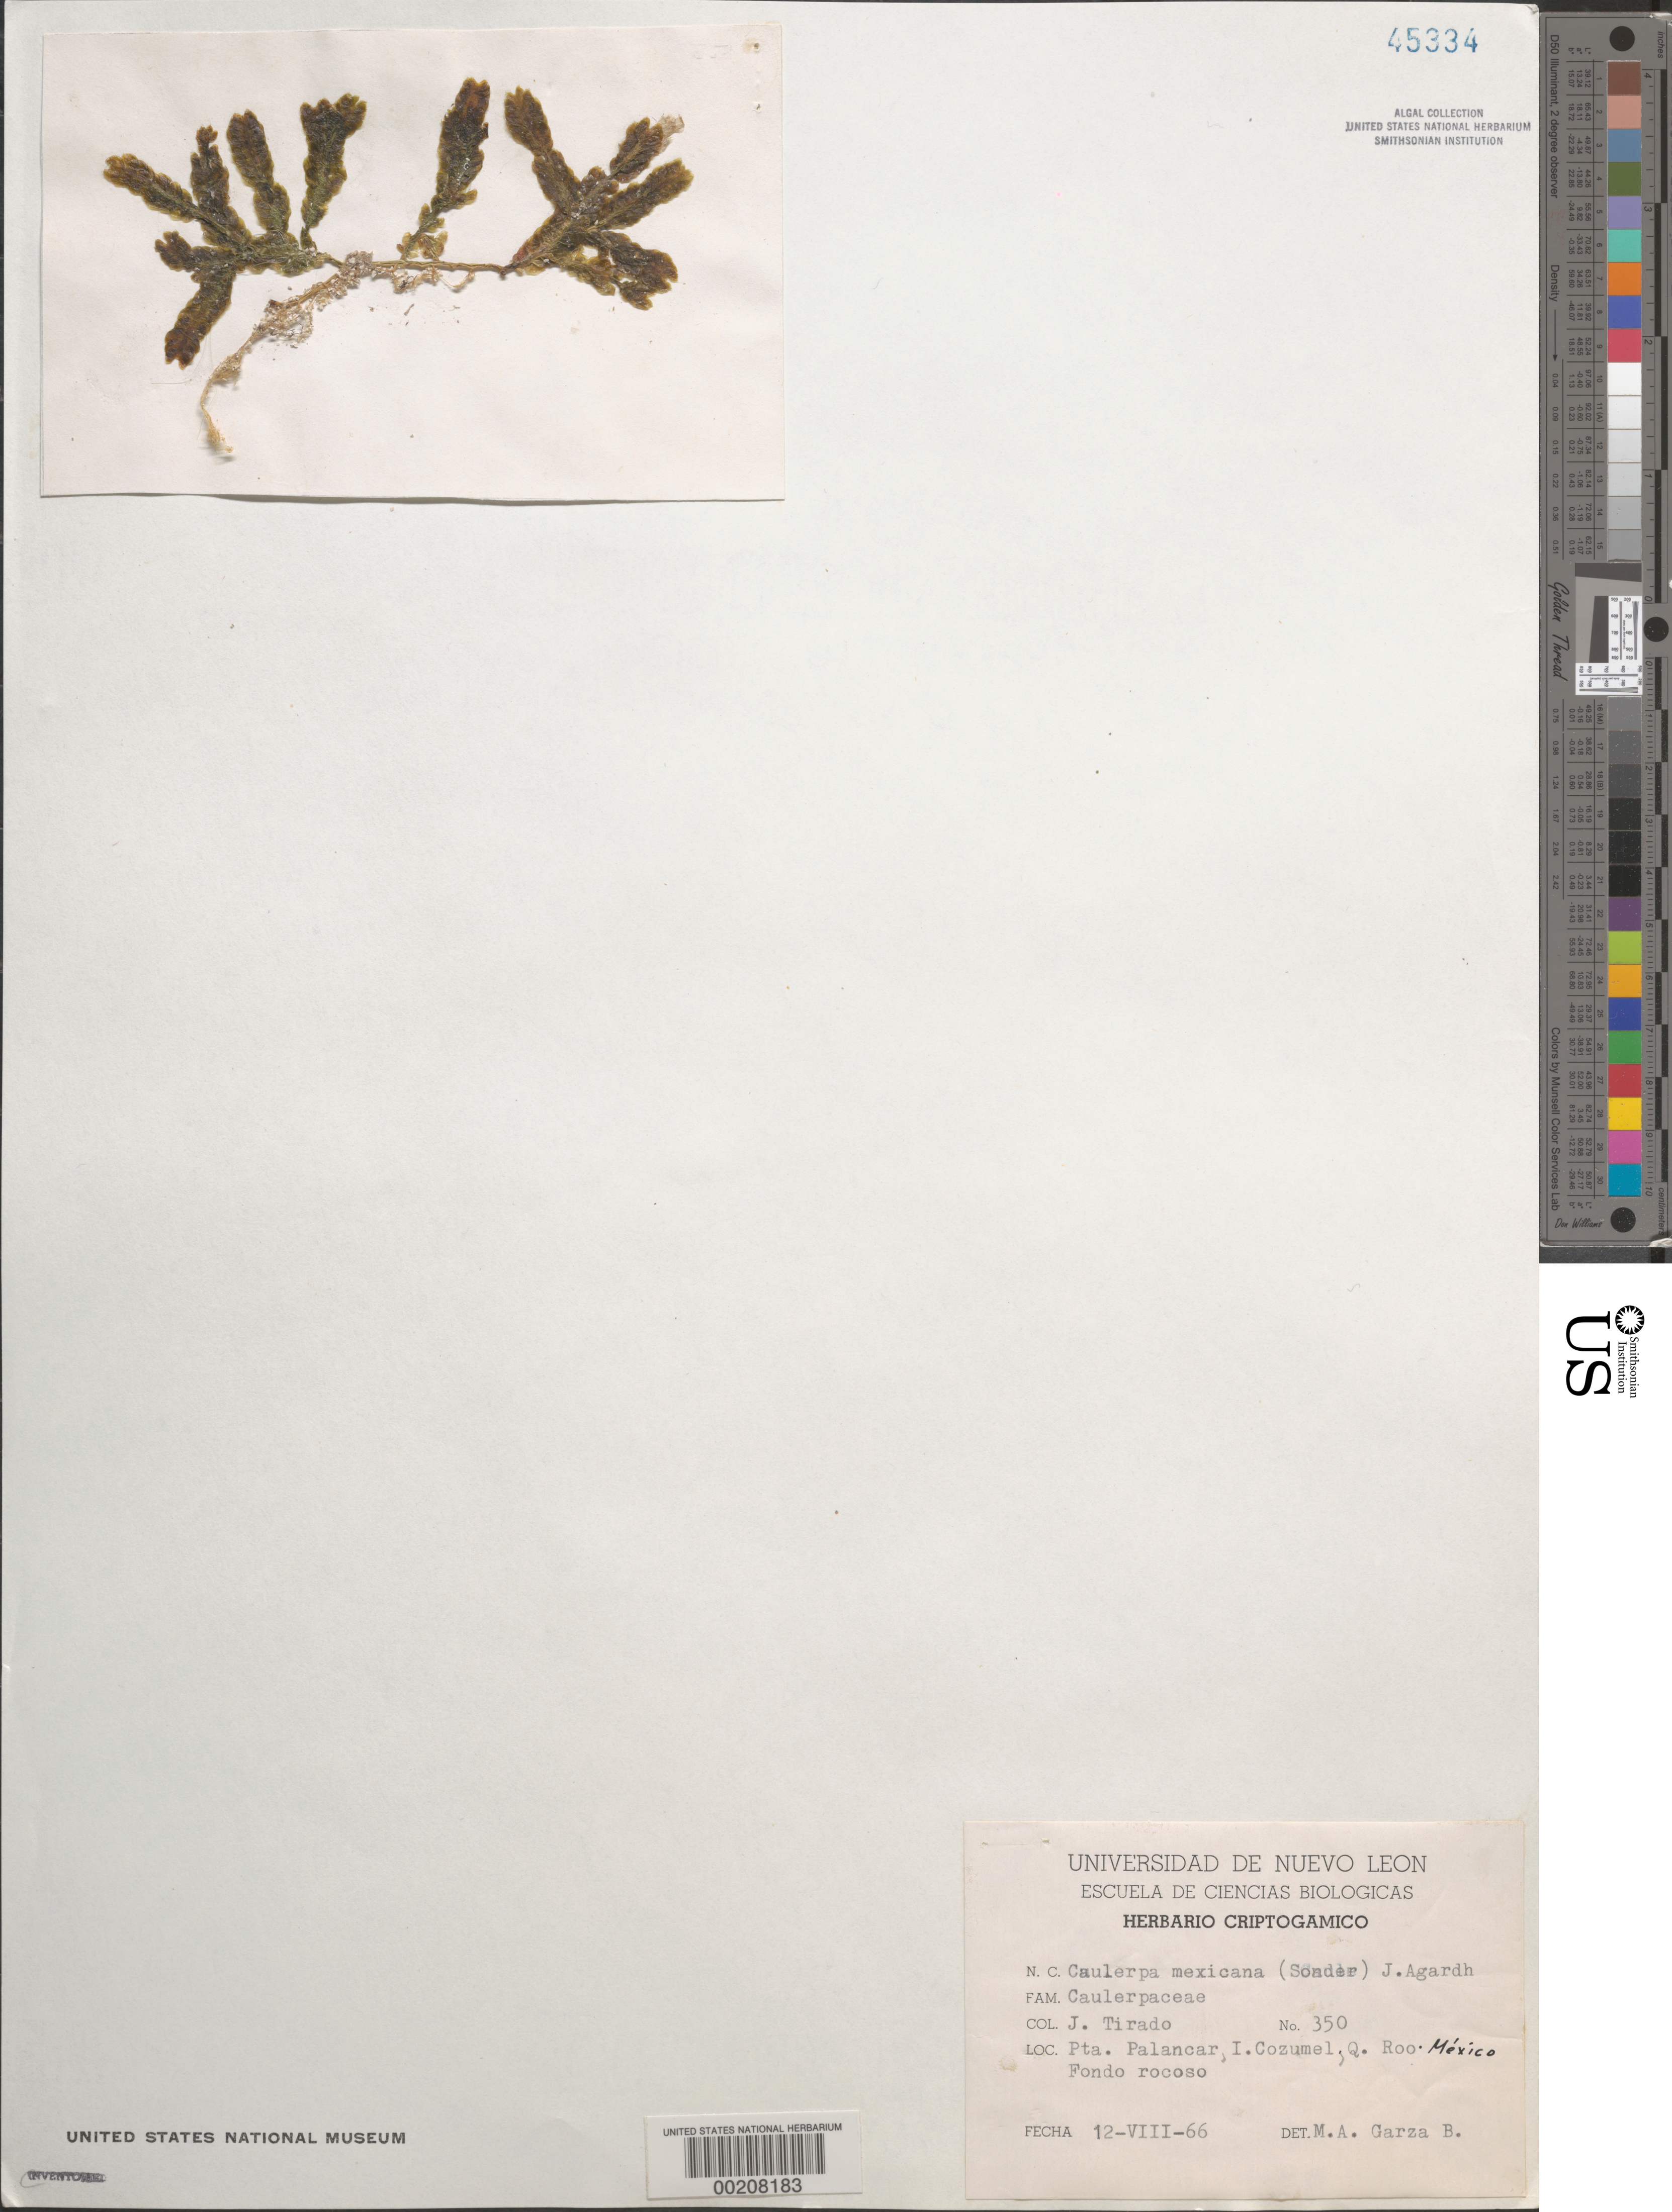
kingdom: Plantae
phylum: Chlorophyta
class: Ulvophyceae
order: Bryopsidales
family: Caulerpaceae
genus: Caulerpa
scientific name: Caulerpa mexicana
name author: Sond. ex Kütz.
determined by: Garza Barrientos, M. A.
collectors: J. Tirado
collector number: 350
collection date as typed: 12 Aug 1966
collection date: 1966-08-12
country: Mexico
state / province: Quintana Roo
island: Isla Cozumel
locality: Punta Palancar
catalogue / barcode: US 45334